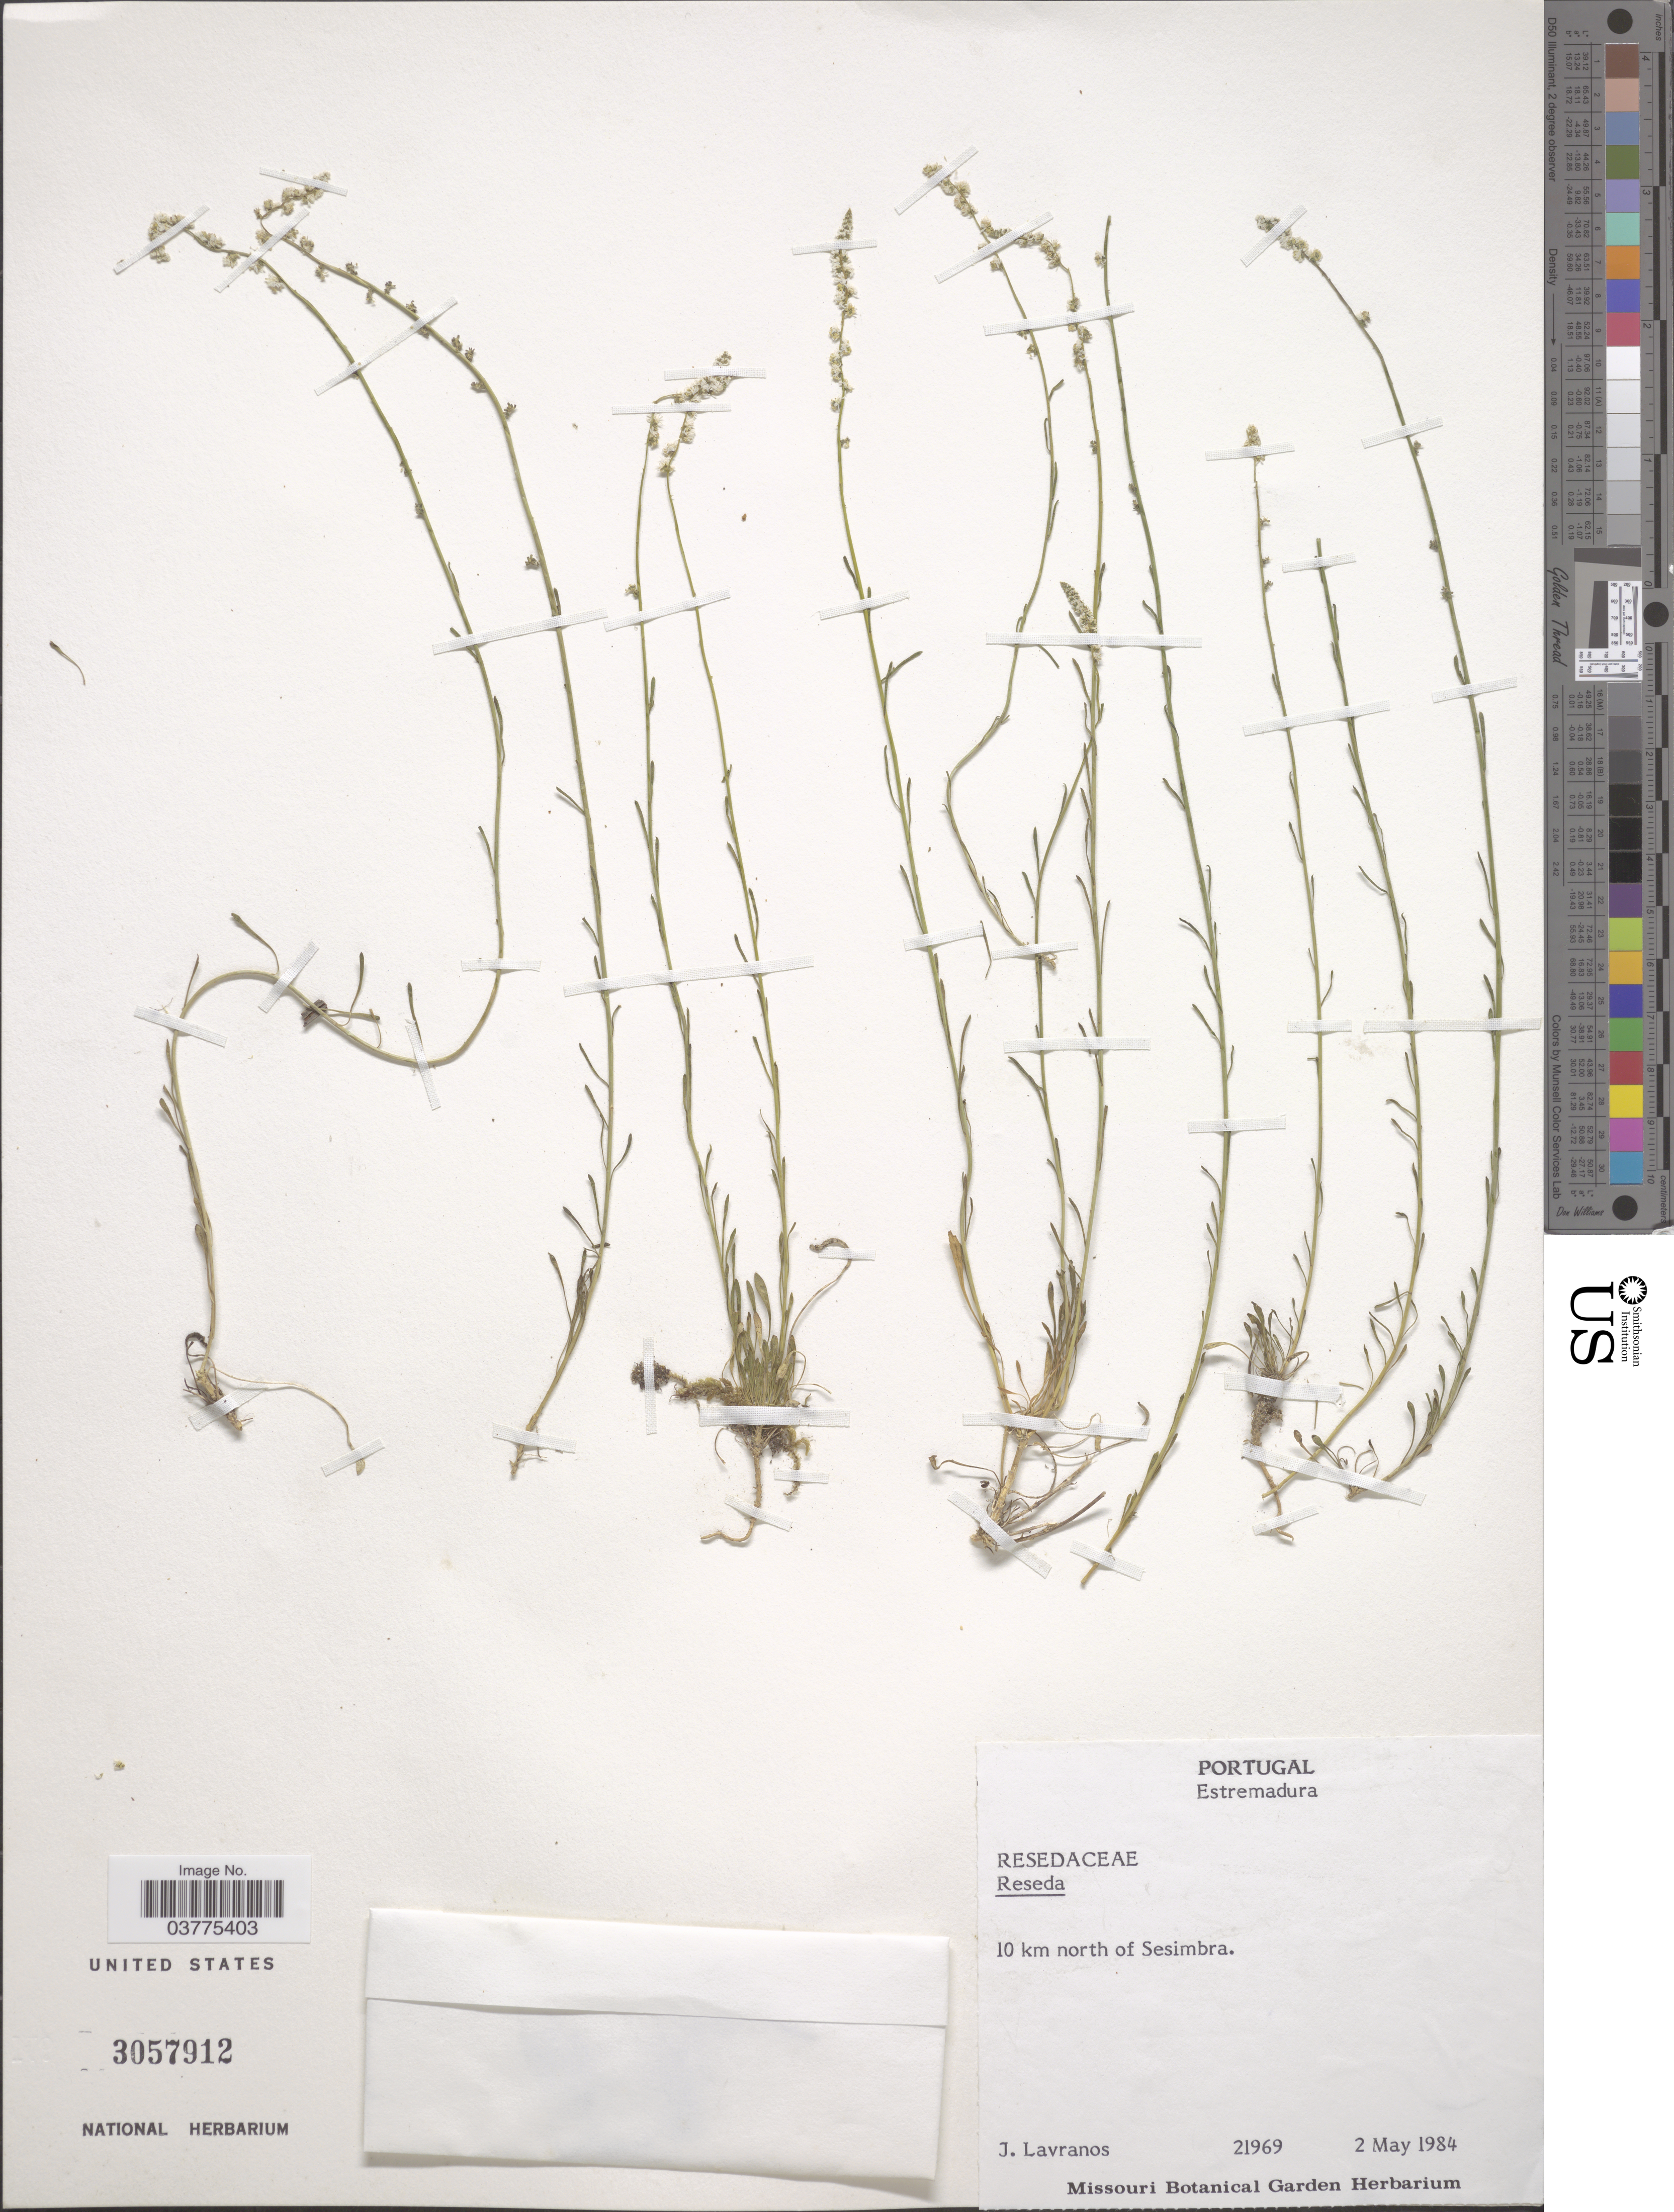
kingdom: Plantae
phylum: Tracheophyta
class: Magnoliopsida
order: Brassicales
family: Resedaceae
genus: Reseda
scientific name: Reseda sp.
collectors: J. Lavranos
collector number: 21969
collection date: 1984-05-02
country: Portugal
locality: Estremadura. 10 km north of Sesimbra.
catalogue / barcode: US 3057912